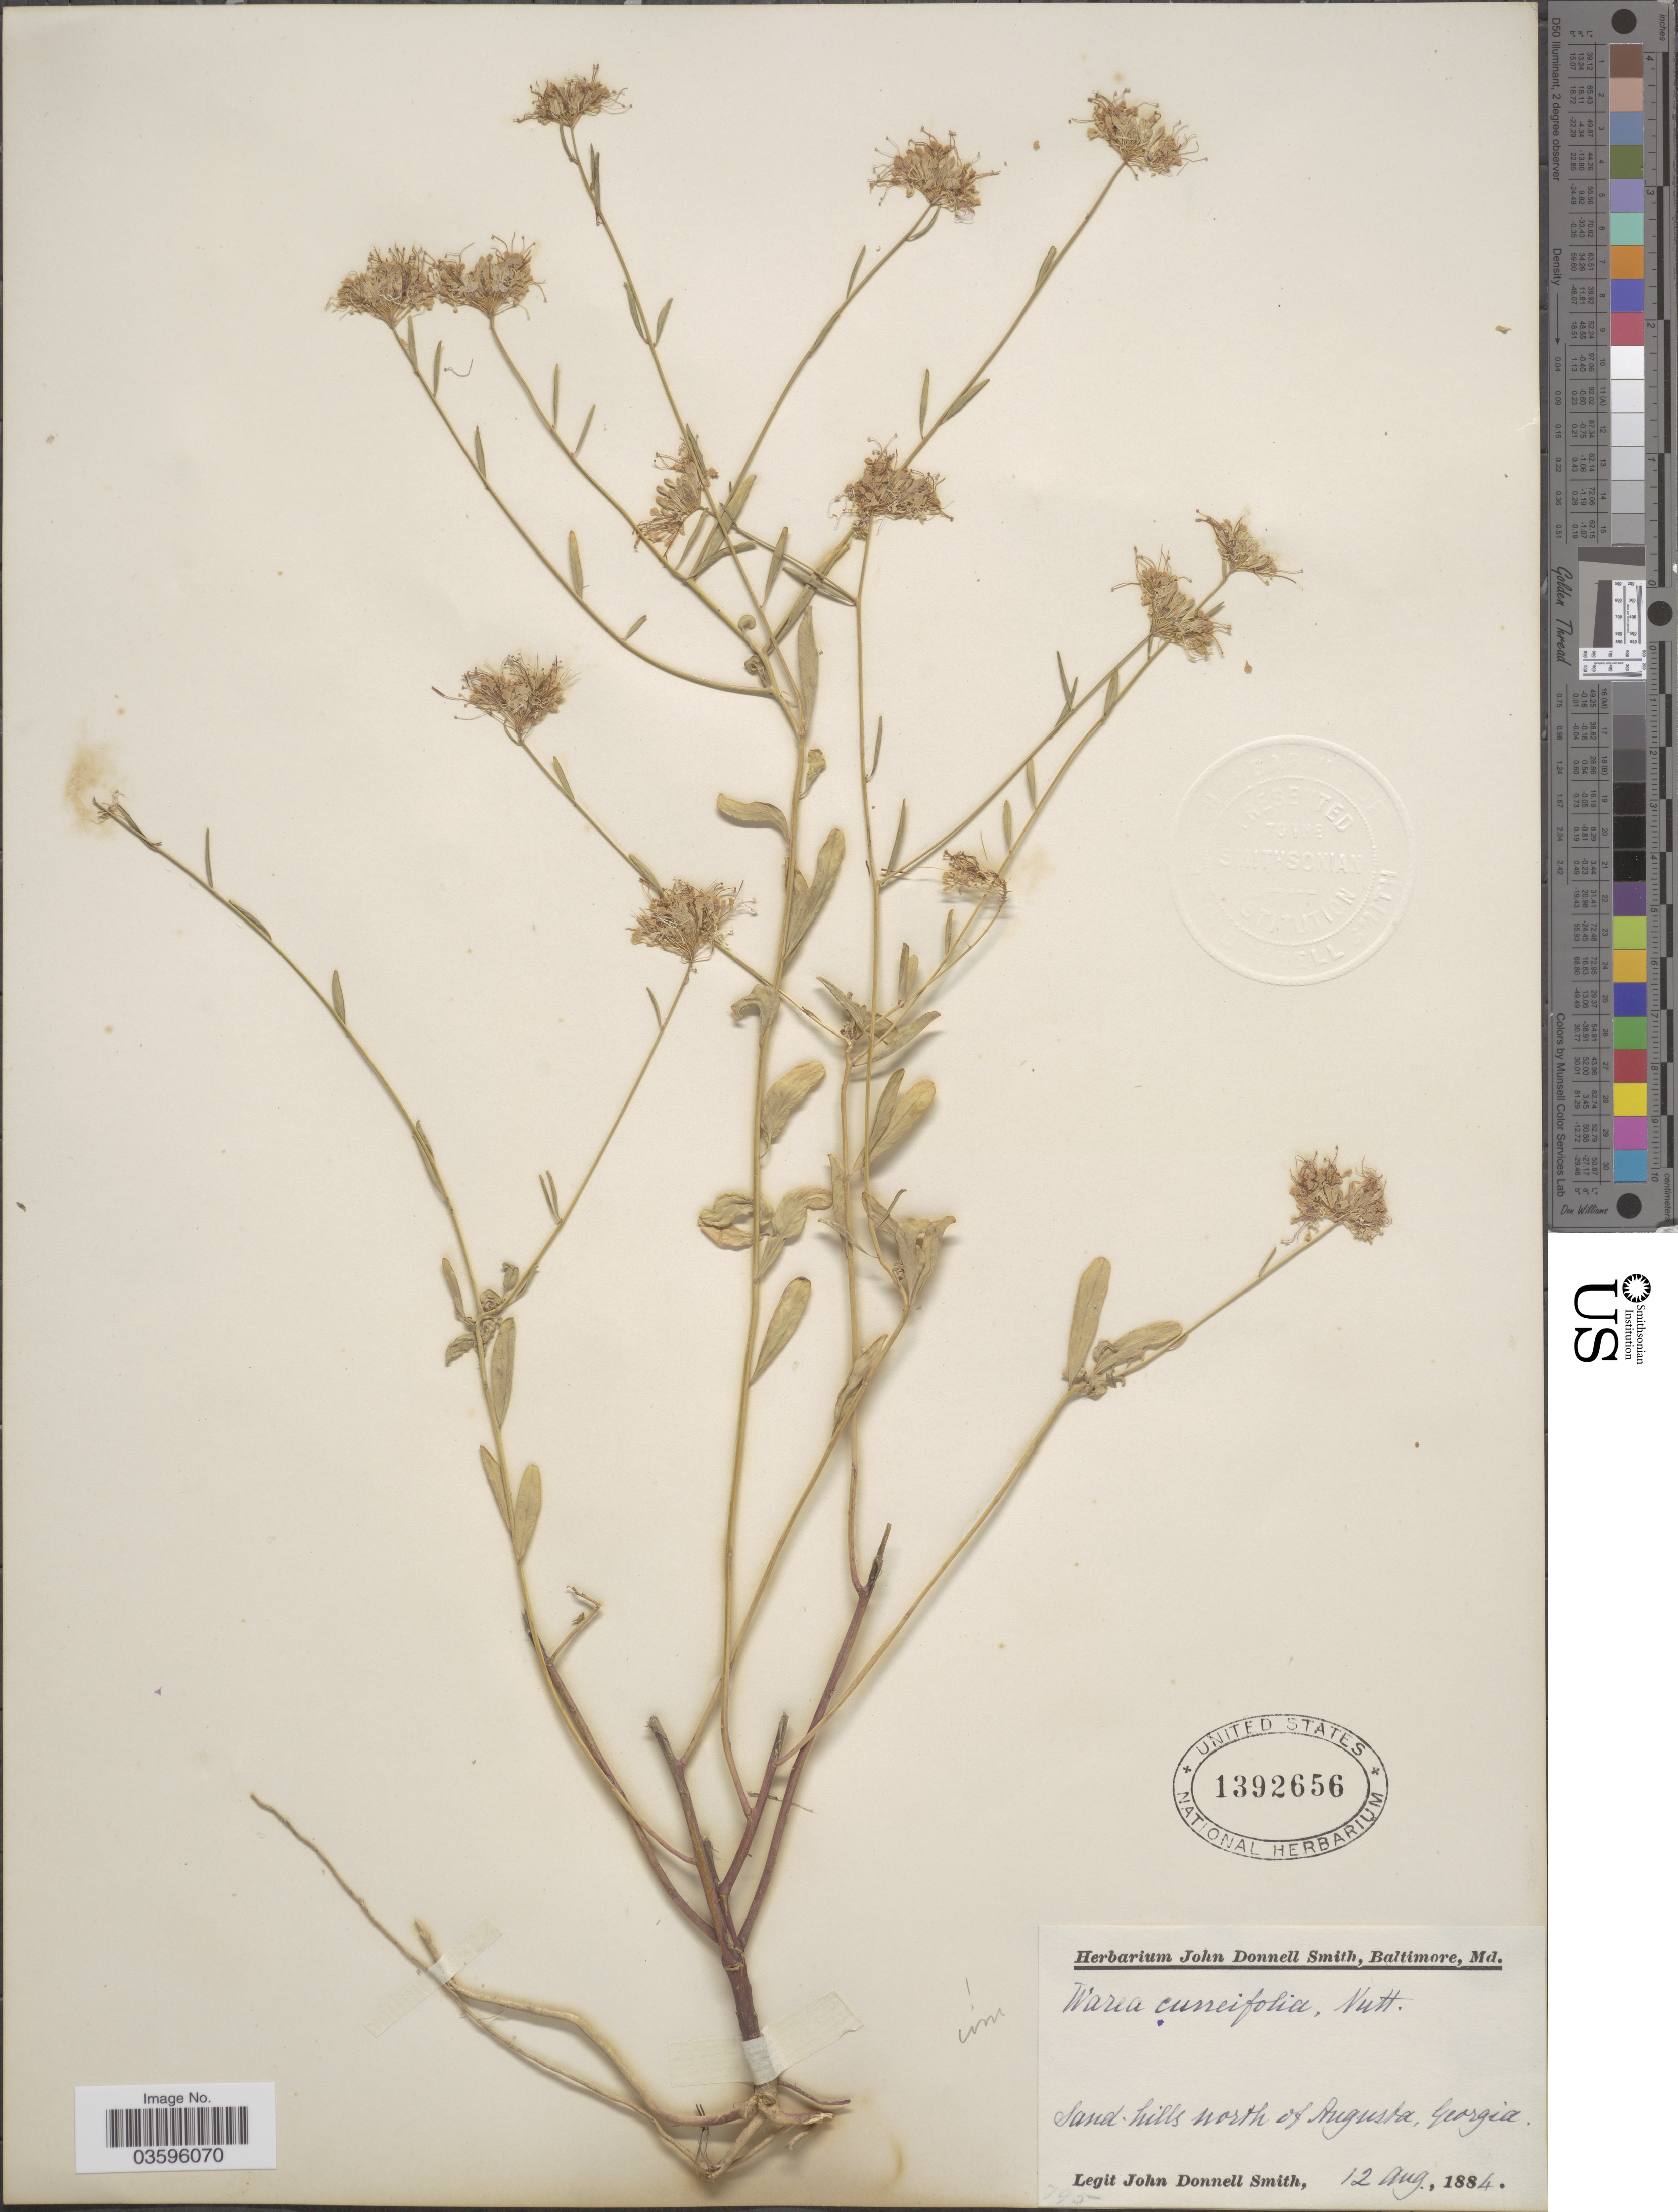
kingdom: Plantae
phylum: Tracheophyta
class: Magnoliopsida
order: Brassicales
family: Brassicaceae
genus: Warea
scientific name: Warea cuneifolia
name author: (Muhl. ex Nutt.) Nutt.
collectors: J. Donnell Smith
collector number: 795*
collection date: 1884-08-12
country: United States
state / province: Georgia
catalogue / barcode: US 1392656